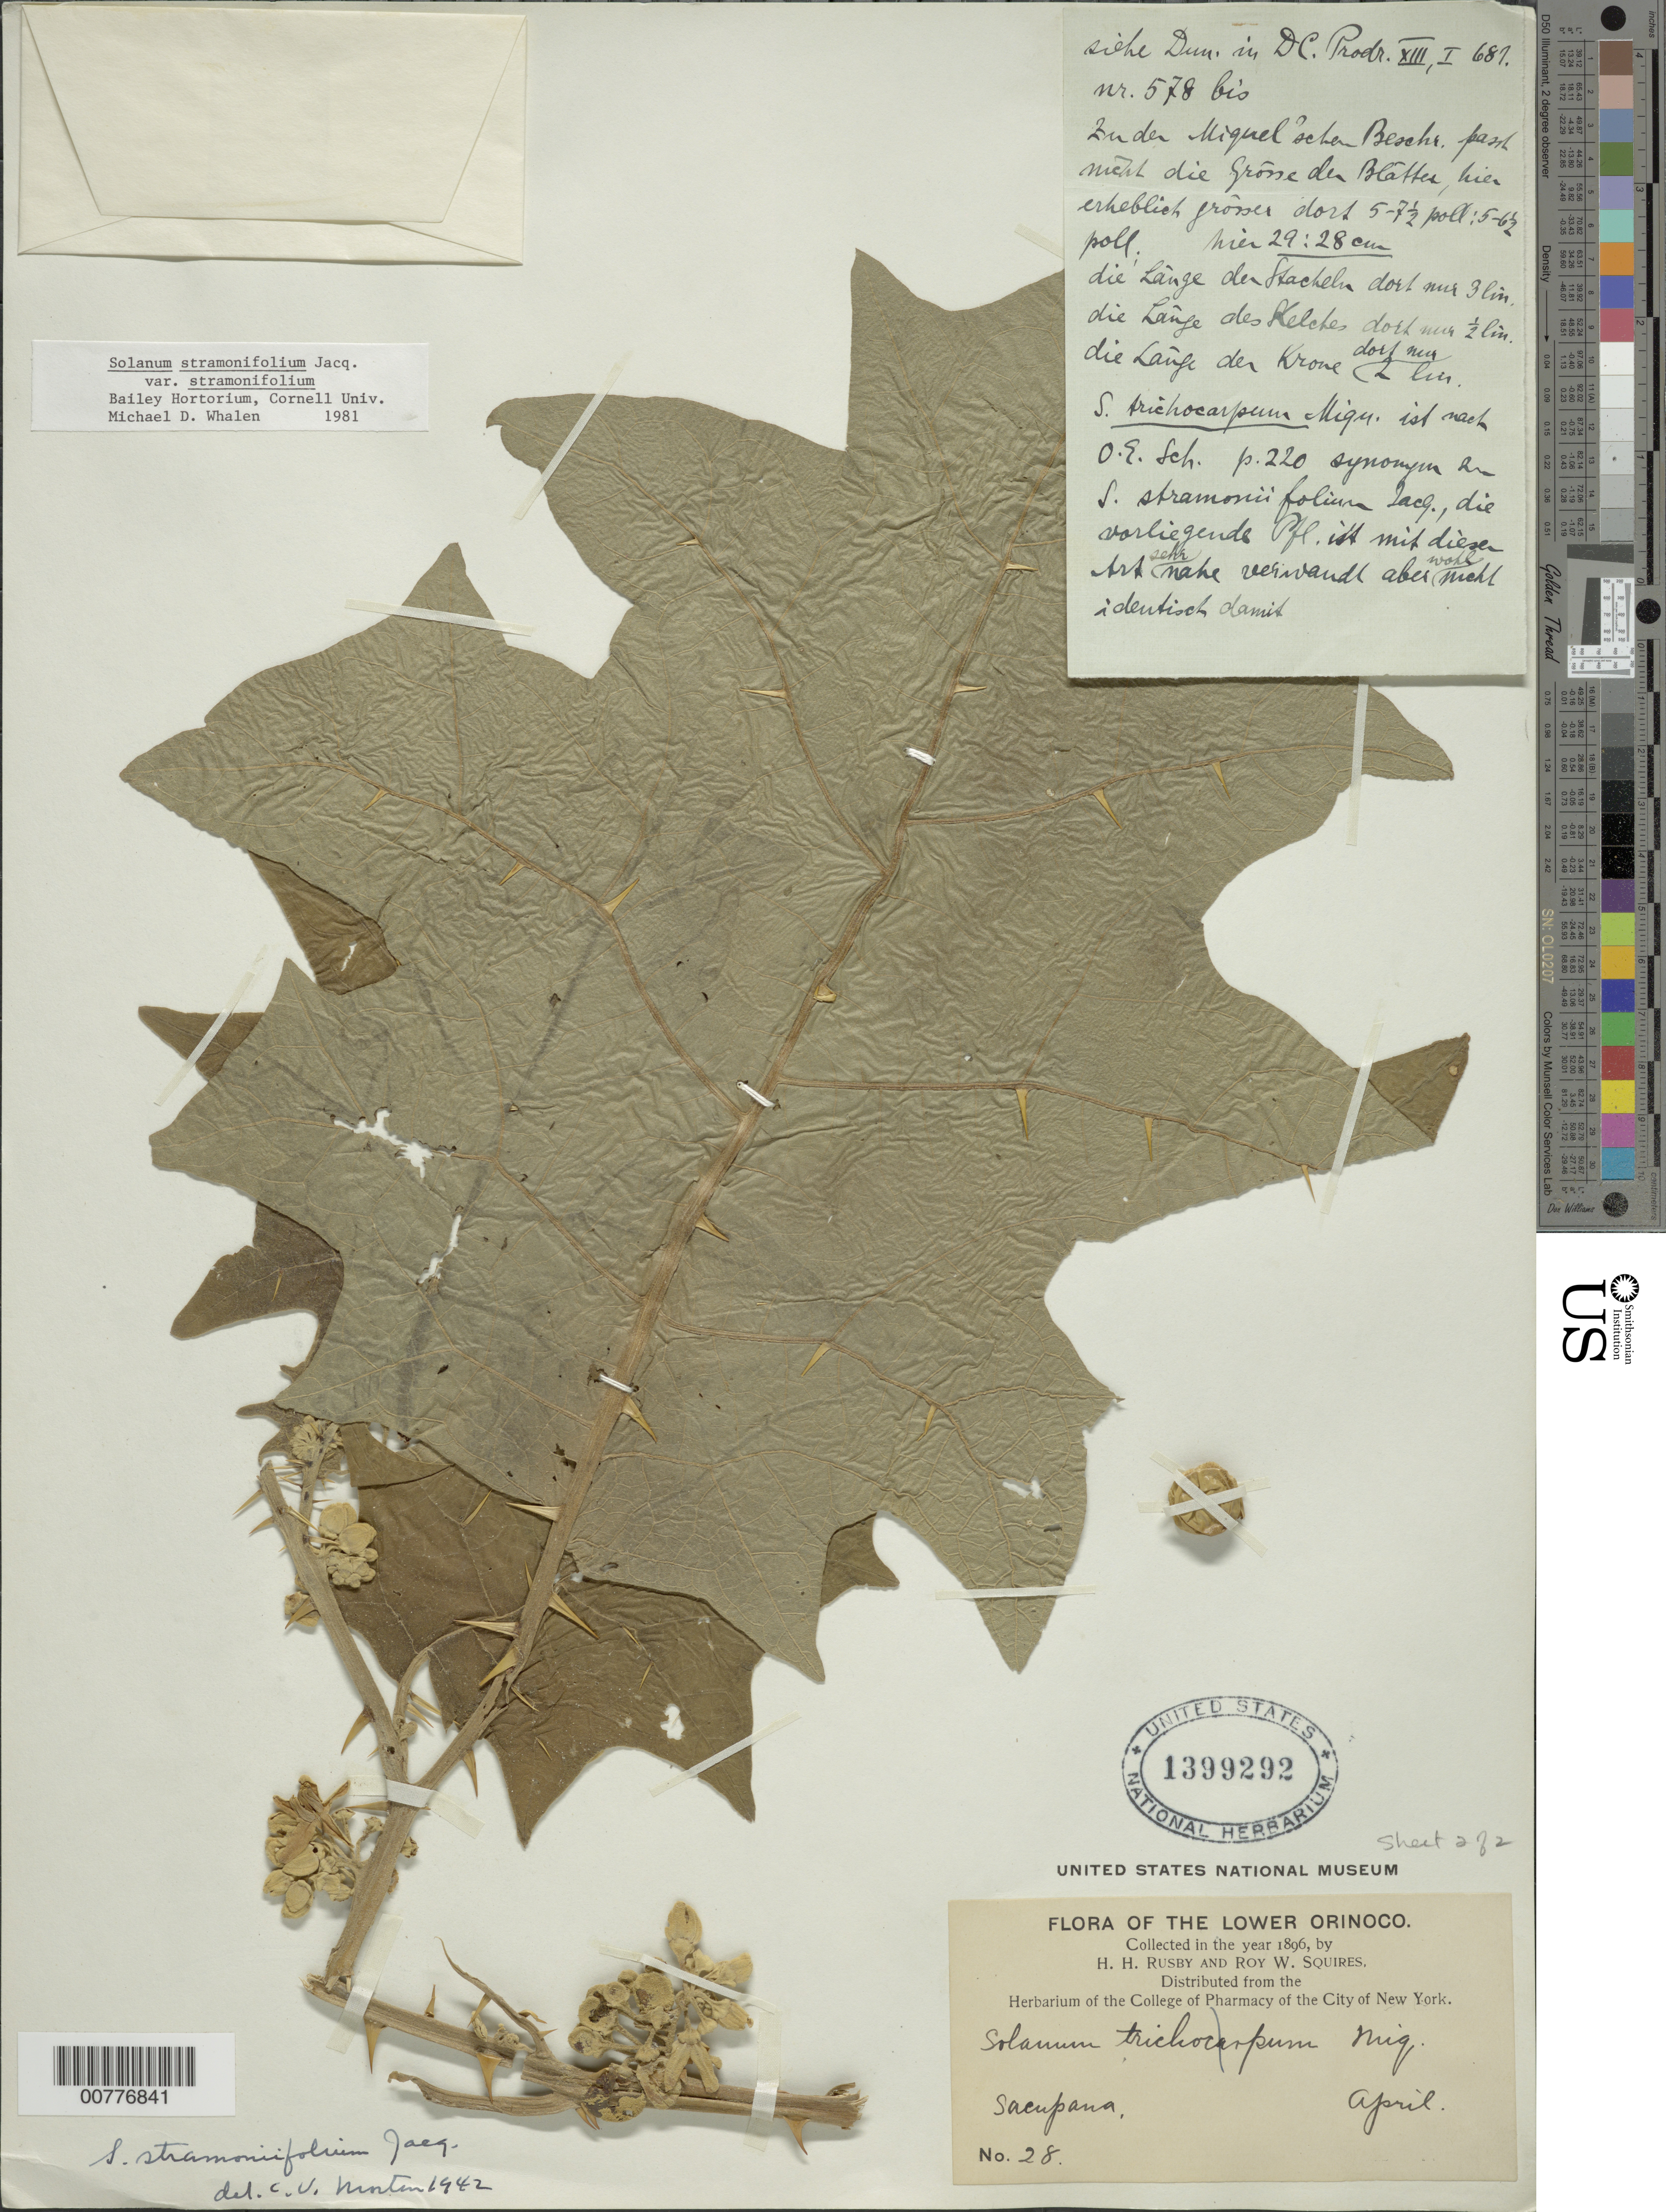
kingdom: Plantae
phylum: Tracheophyta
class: Magnoliopsida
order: Solanales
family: Solanaceae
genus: Solanum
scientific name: Solanum stramoniifolium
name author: Jacq.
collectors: H. H. Rusby & R. Squires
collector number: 28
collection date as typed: April 1896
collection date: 1896-04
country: Venezuela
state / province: Delta Amacuro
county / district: Antonio Díaz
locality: Lower Orinoco, Sacupana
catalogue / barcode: US 1399292